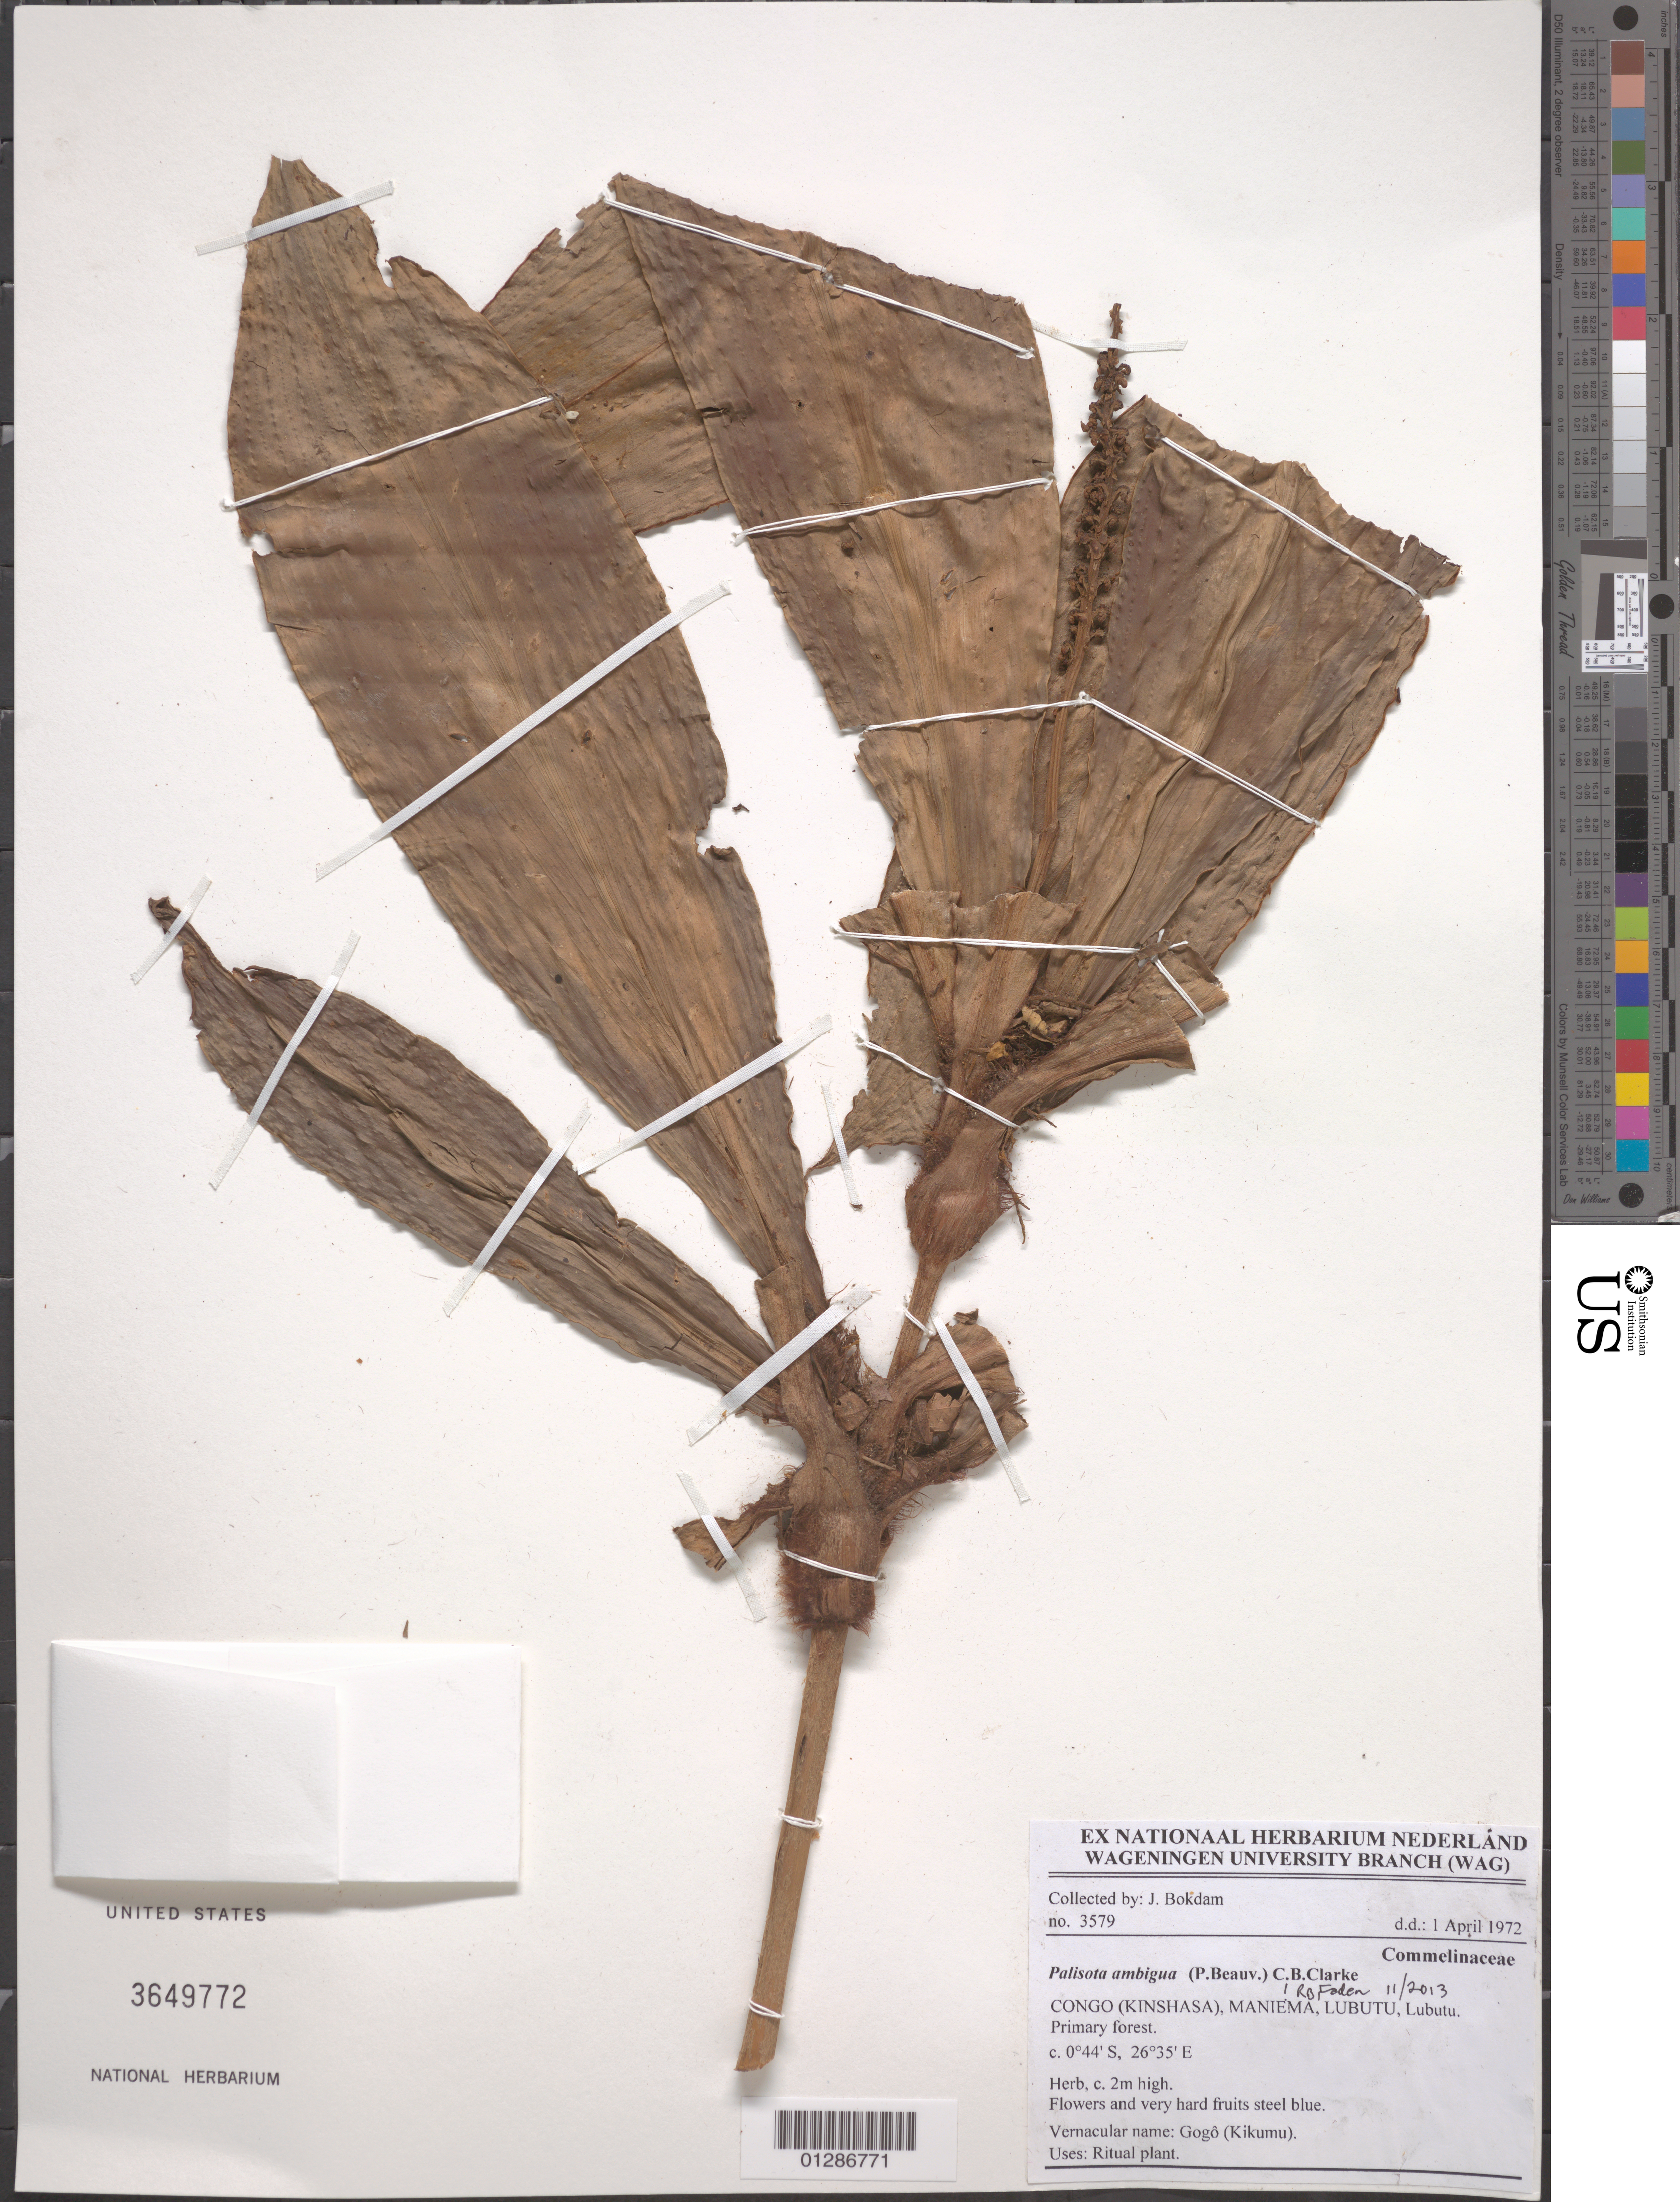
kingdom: Plantae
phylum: Tracheophyta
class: Liliopsida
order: Commelinales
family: Commelinaceae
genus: Palisota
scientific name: Palisota ambigua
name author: (P. Beauv.) C.B. Clarke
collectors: J. Bokdam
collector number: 3579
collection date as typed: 1 Apr 1972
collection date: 1972-04-01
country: Congo, Democratic Republic of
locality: Maniema, Lubutu, Lubutu.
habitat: Herb.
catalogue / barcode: US 3649772